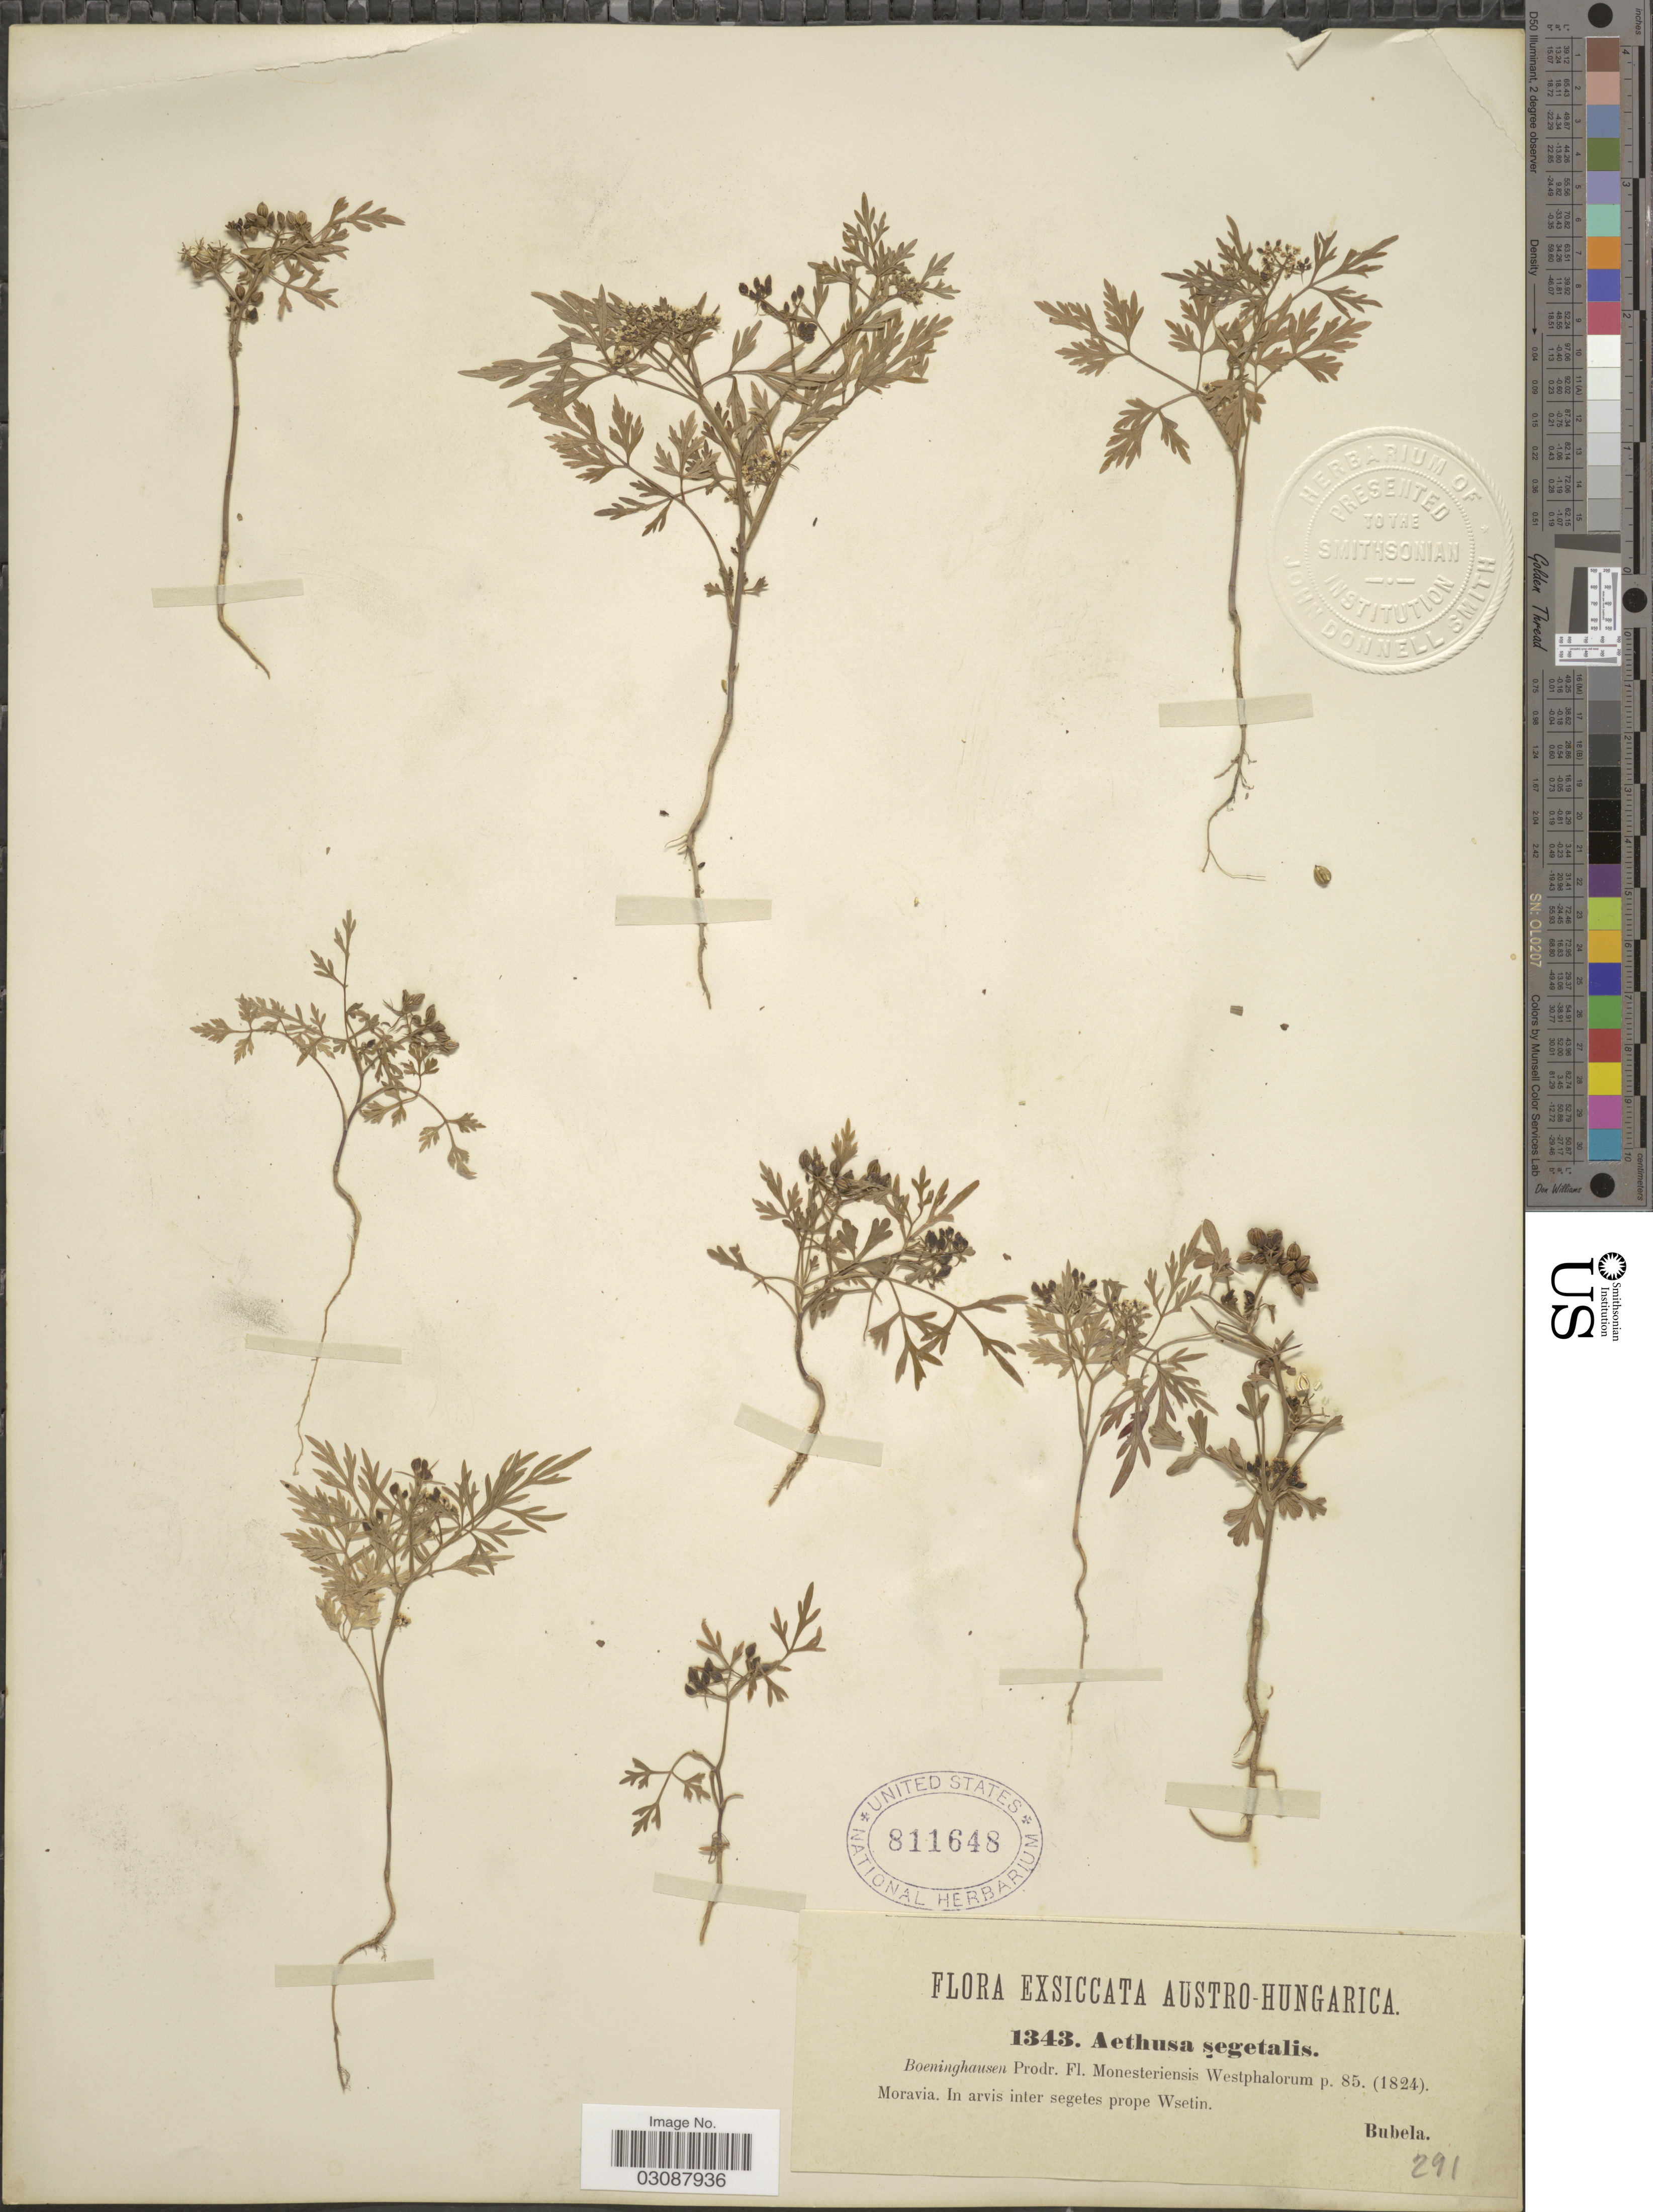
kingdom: Plantae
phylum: Tracheophyta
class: Magnoliopsida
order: Apiales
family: Apiaceae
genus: Aethusa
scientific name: Aethusa cynapium subsp. segetalis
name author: (Boenn.) Schübl. & G. Martens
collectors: Bubela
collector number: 1343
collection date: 1824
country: Czechia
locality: Moravia. In arvis inter segetes prope Wsetin.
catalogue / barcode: US 811648